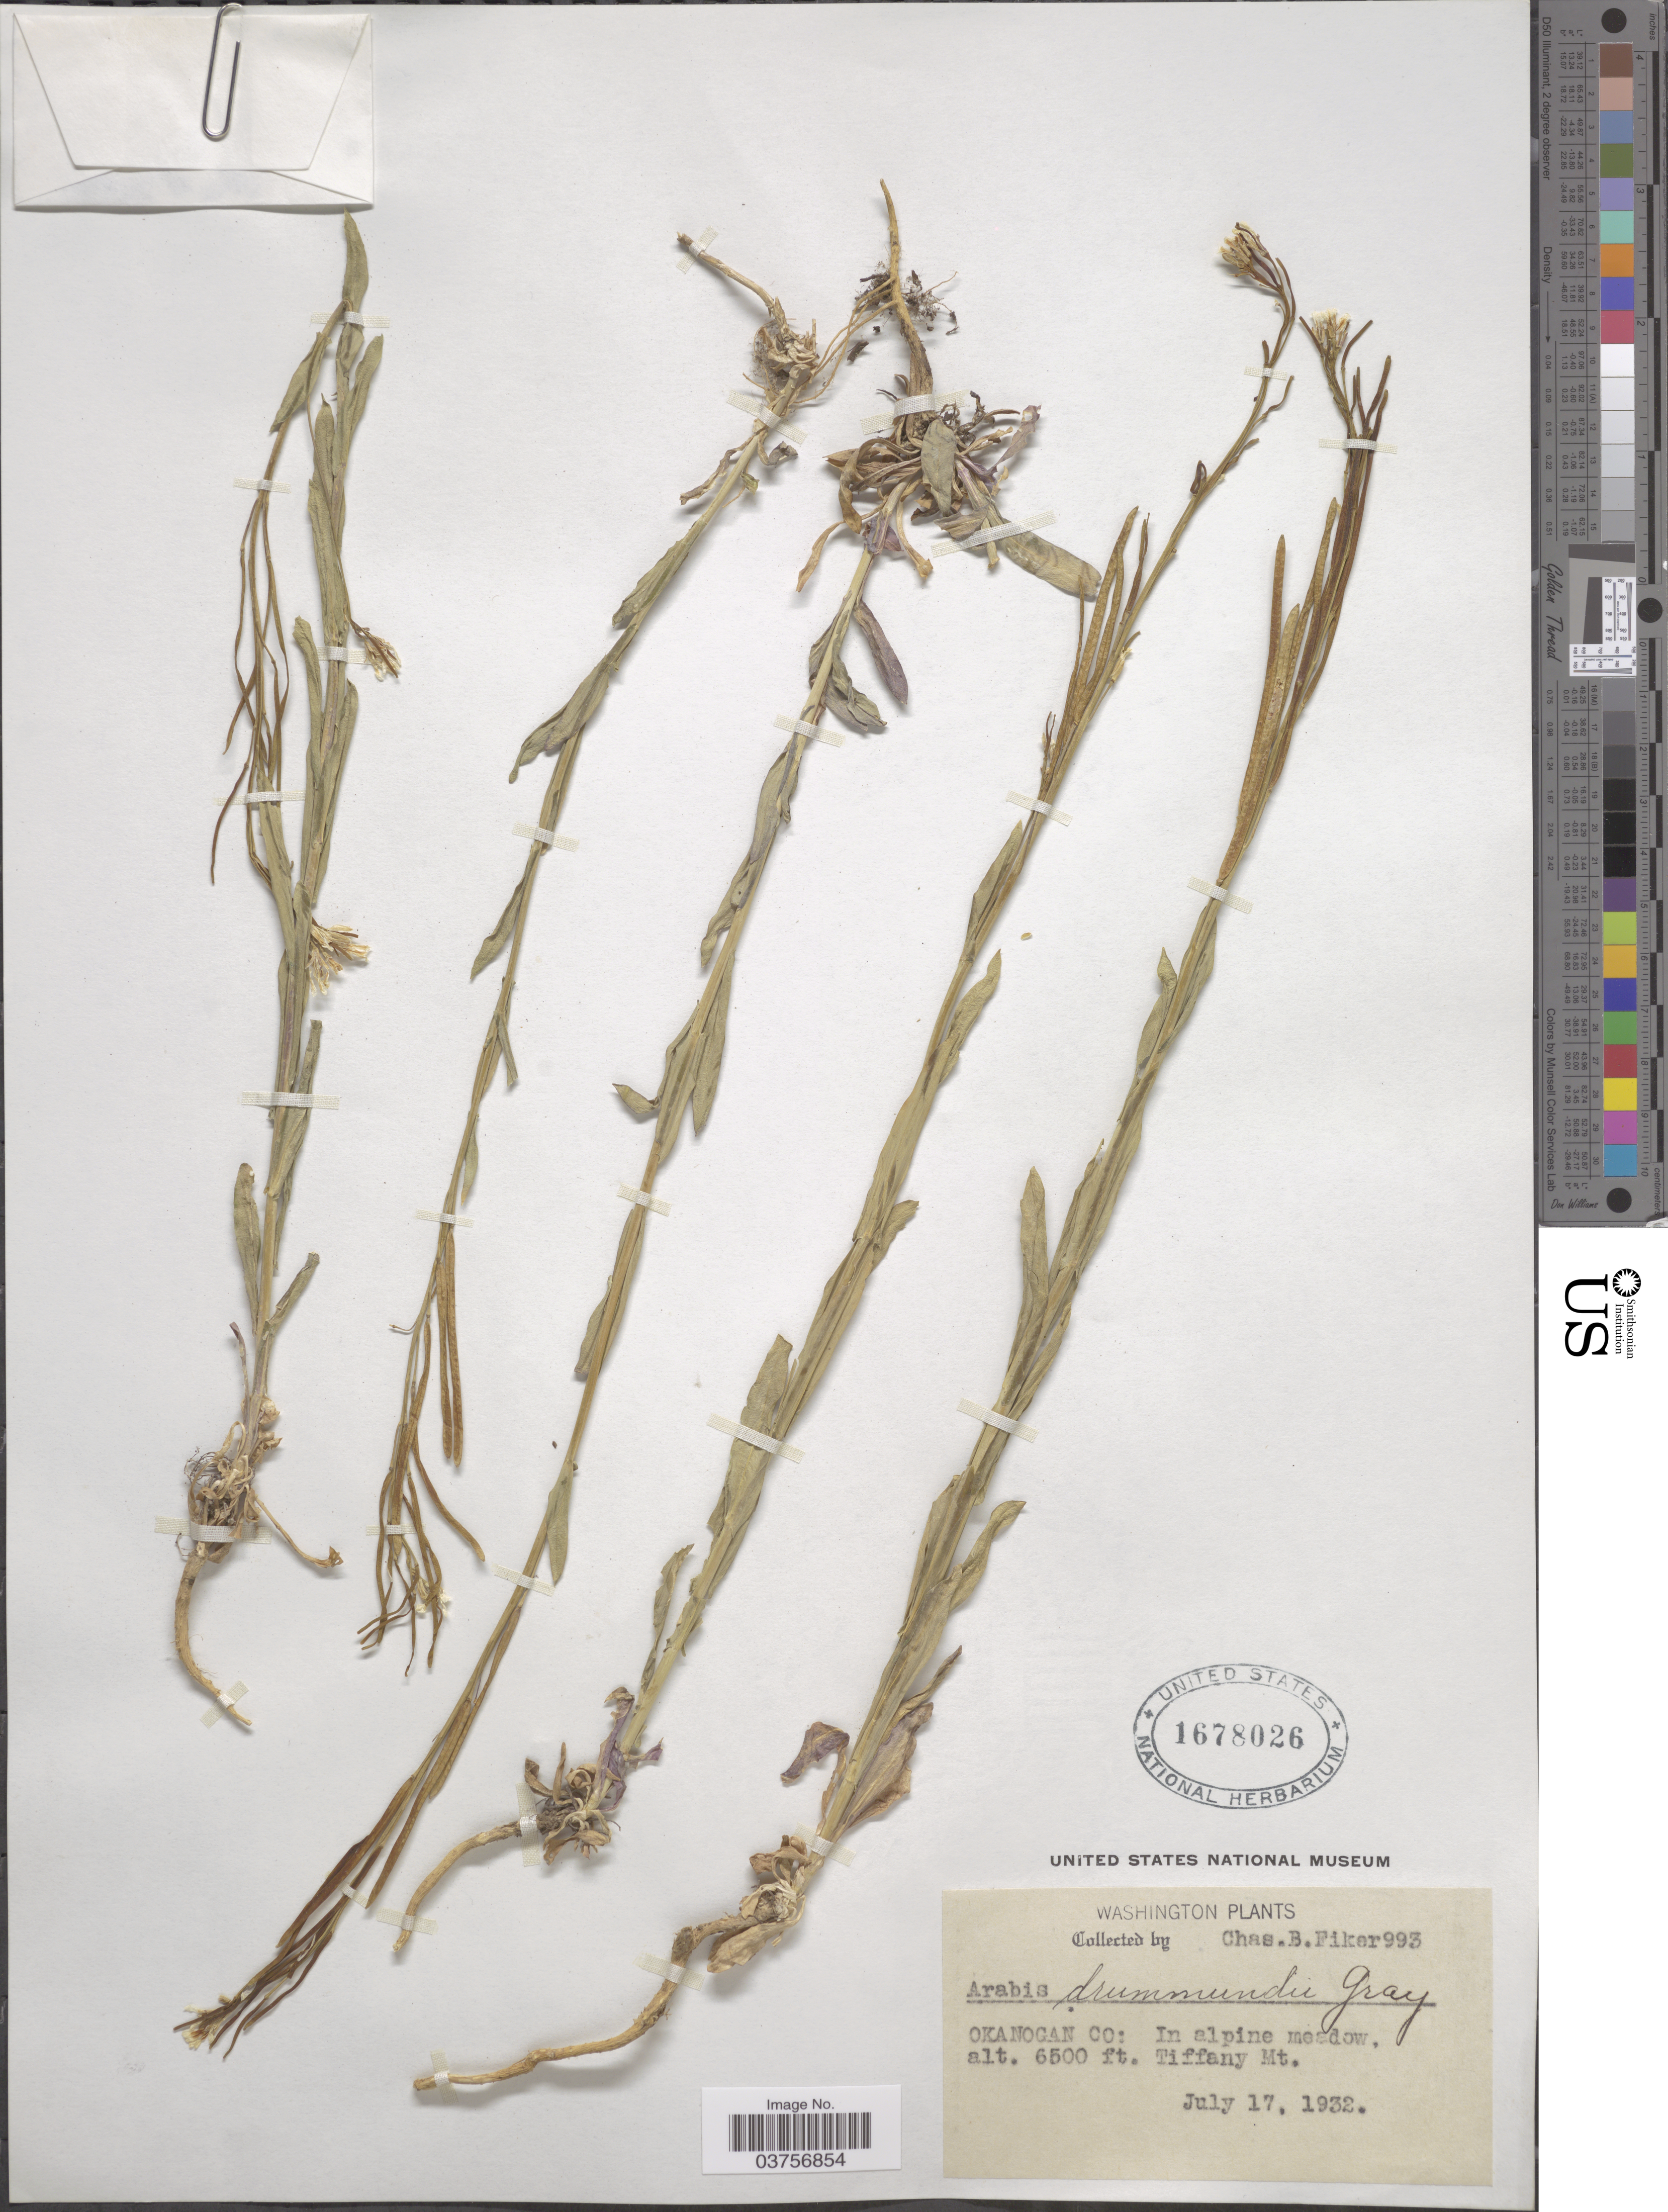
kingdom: Plantae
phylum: Tracheophyta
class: Magnoliopsida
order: Brassicales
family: Brassicaceae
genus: Arabis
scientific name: Arabis drummondii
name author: A. Gray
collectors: C. Fiker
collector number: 993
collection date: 1932-07-17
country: United States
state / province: Washington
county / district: Okanogan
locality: Okanogan Co: In alpine meadow. Tiffany Mt.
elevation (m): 1981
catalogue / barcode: US 1678026